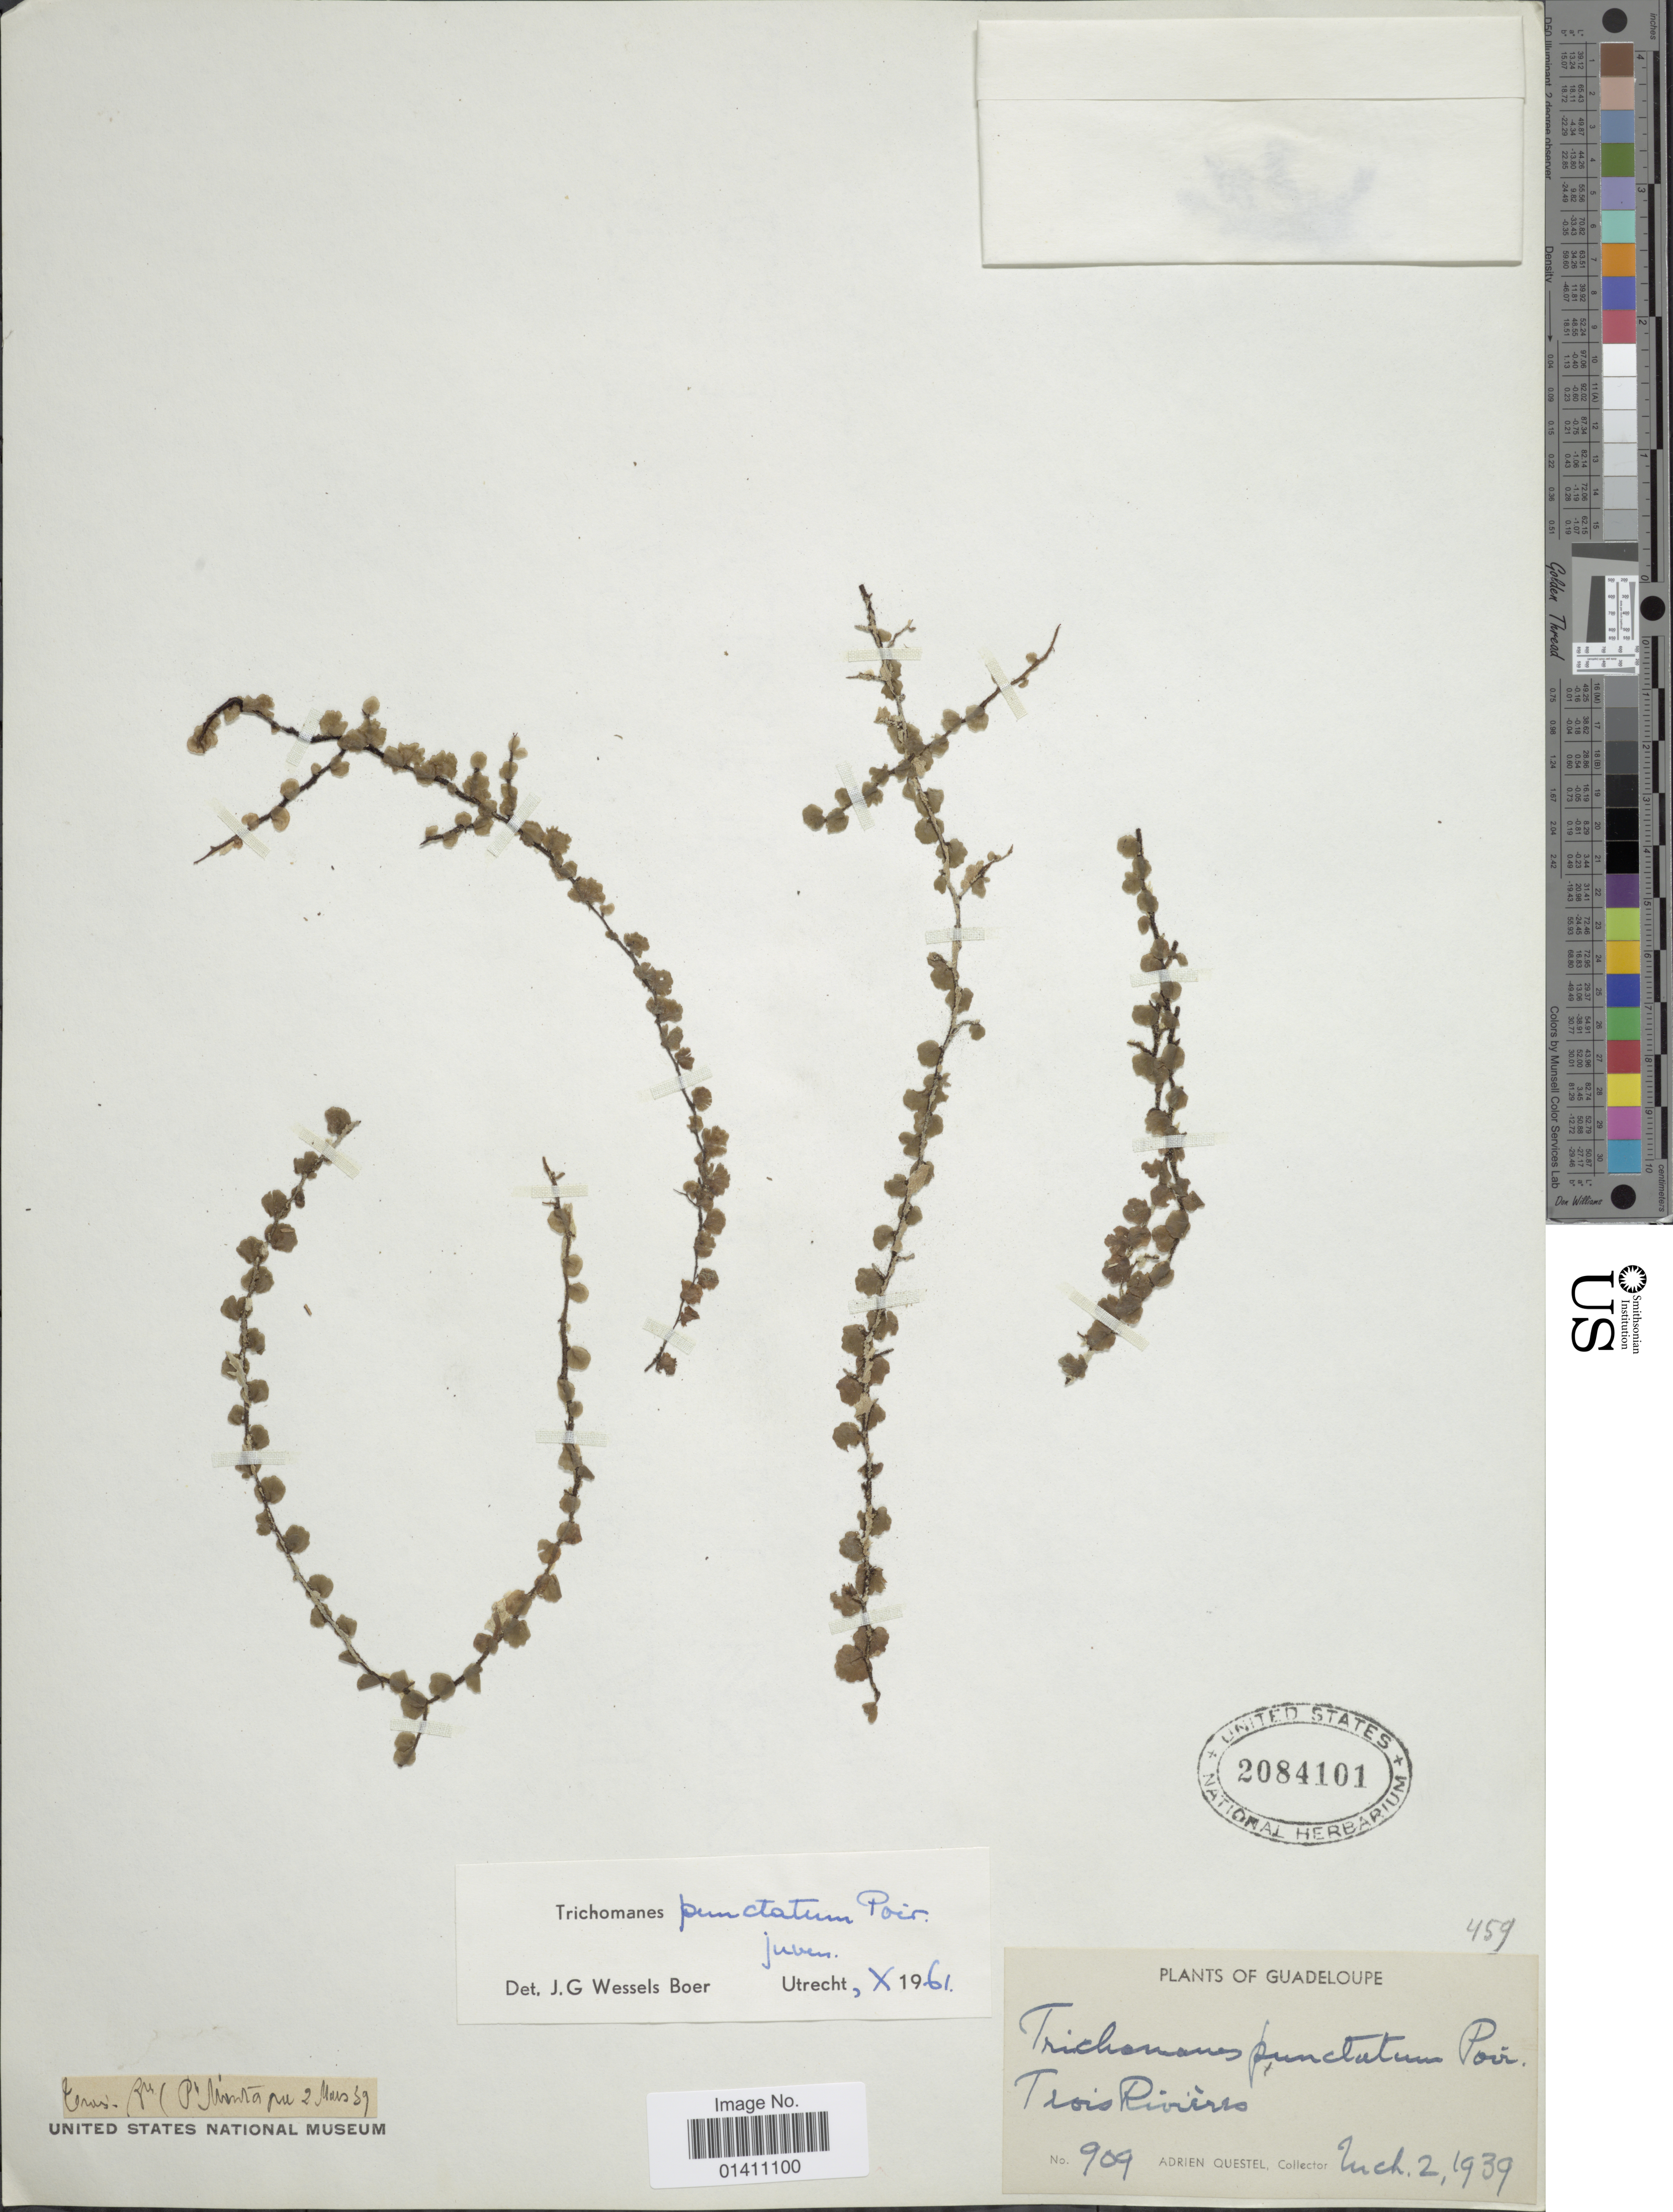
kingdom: Plantae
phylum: Tracheophyta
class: Polypodiopsida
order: Hymenophyllales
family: Hymenophyllaceae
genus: Didymoglossum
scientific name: Didymoglossum punctatum subsp. punctatum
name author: (Poir.) Desv.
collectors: A. Questel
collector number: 909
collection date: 1939-03-02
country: Guadeloupe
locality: Trois Rivieres.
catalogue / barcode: US 2084101